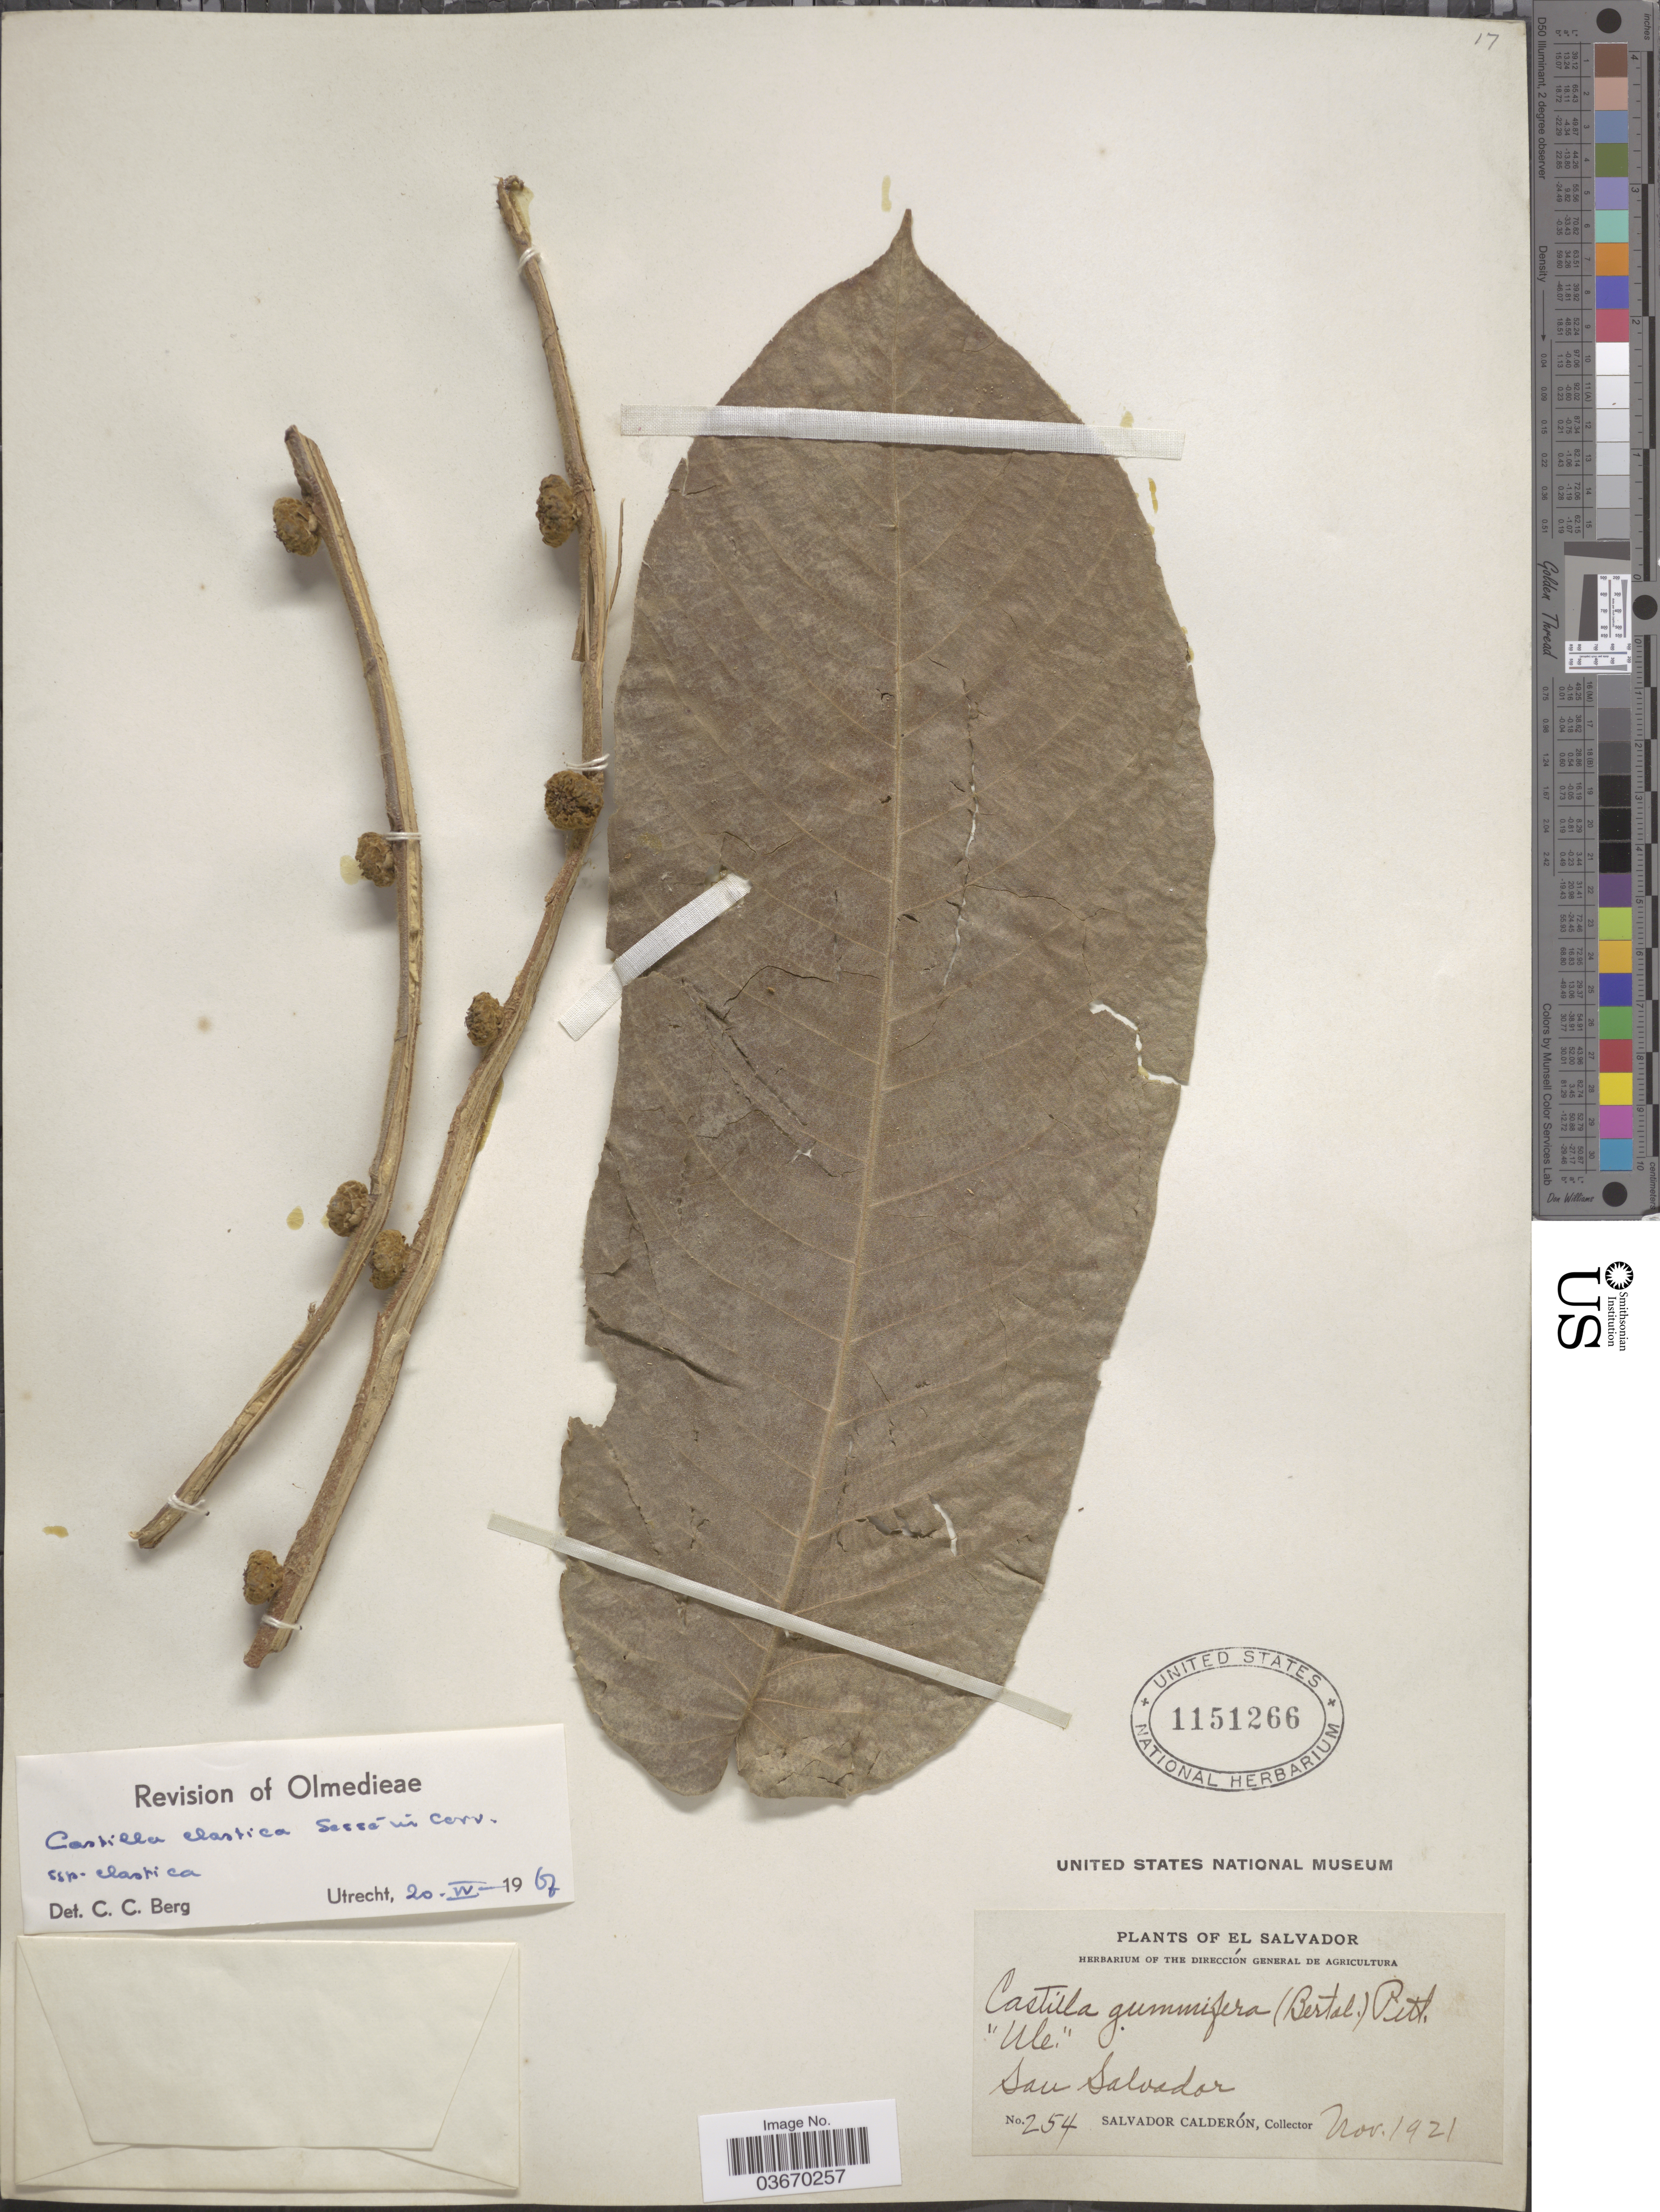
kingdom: Plantae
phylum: Tracheophyta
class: Magnoliopsida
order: Rosales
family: Moraceae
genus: Castilla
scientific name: Castilla elastica subsp. elastica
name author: Sessé ex Cerv.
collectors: S. Calderón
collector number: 254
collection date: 1921-11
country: El Salvador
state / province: San Salvador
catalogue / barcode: US 1151266